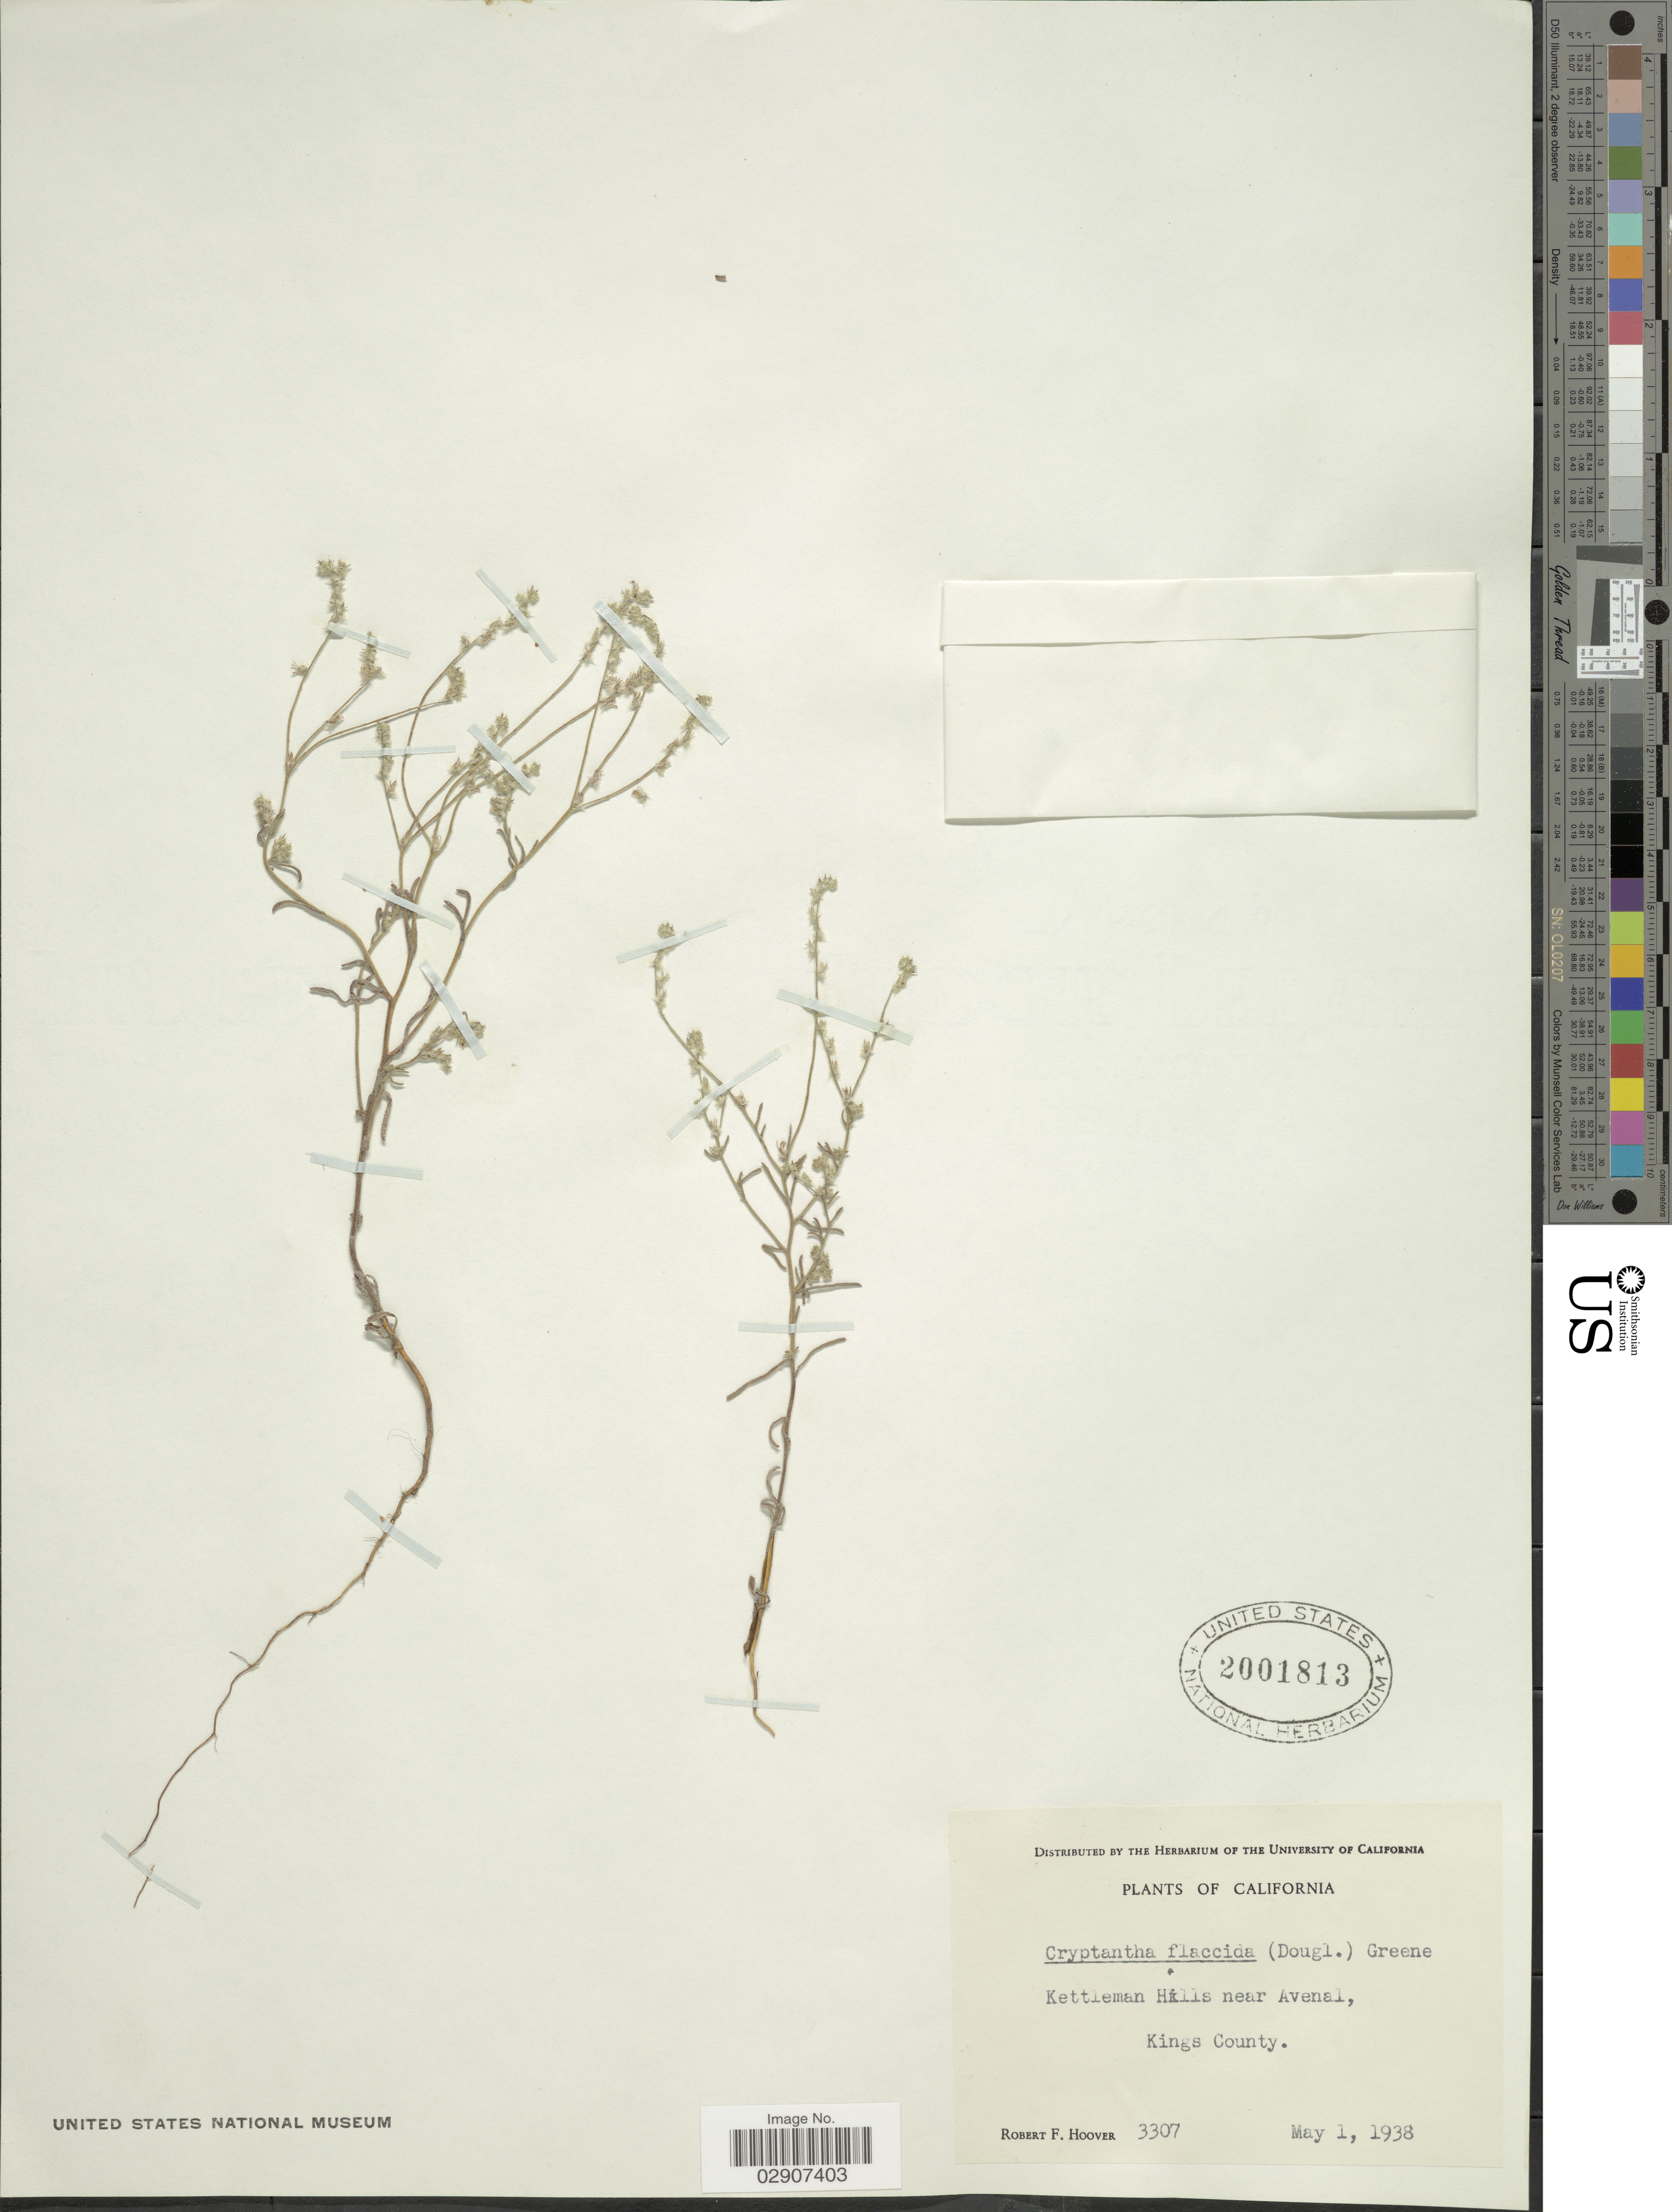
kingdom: Plantae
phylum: Tracheophyta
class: Magnoliopsida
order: Boraginales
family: Boraginaceae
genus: Cryptantha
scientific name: Cryptantha flaccida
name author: (Douglas ex Lehm.) Greene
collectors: R. F. Hoover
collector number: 3307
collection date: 1938-05-01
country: United States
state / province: California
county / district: Kings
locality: Kettleman Hills near Avenal, Kings County.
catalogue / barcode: US 2001813